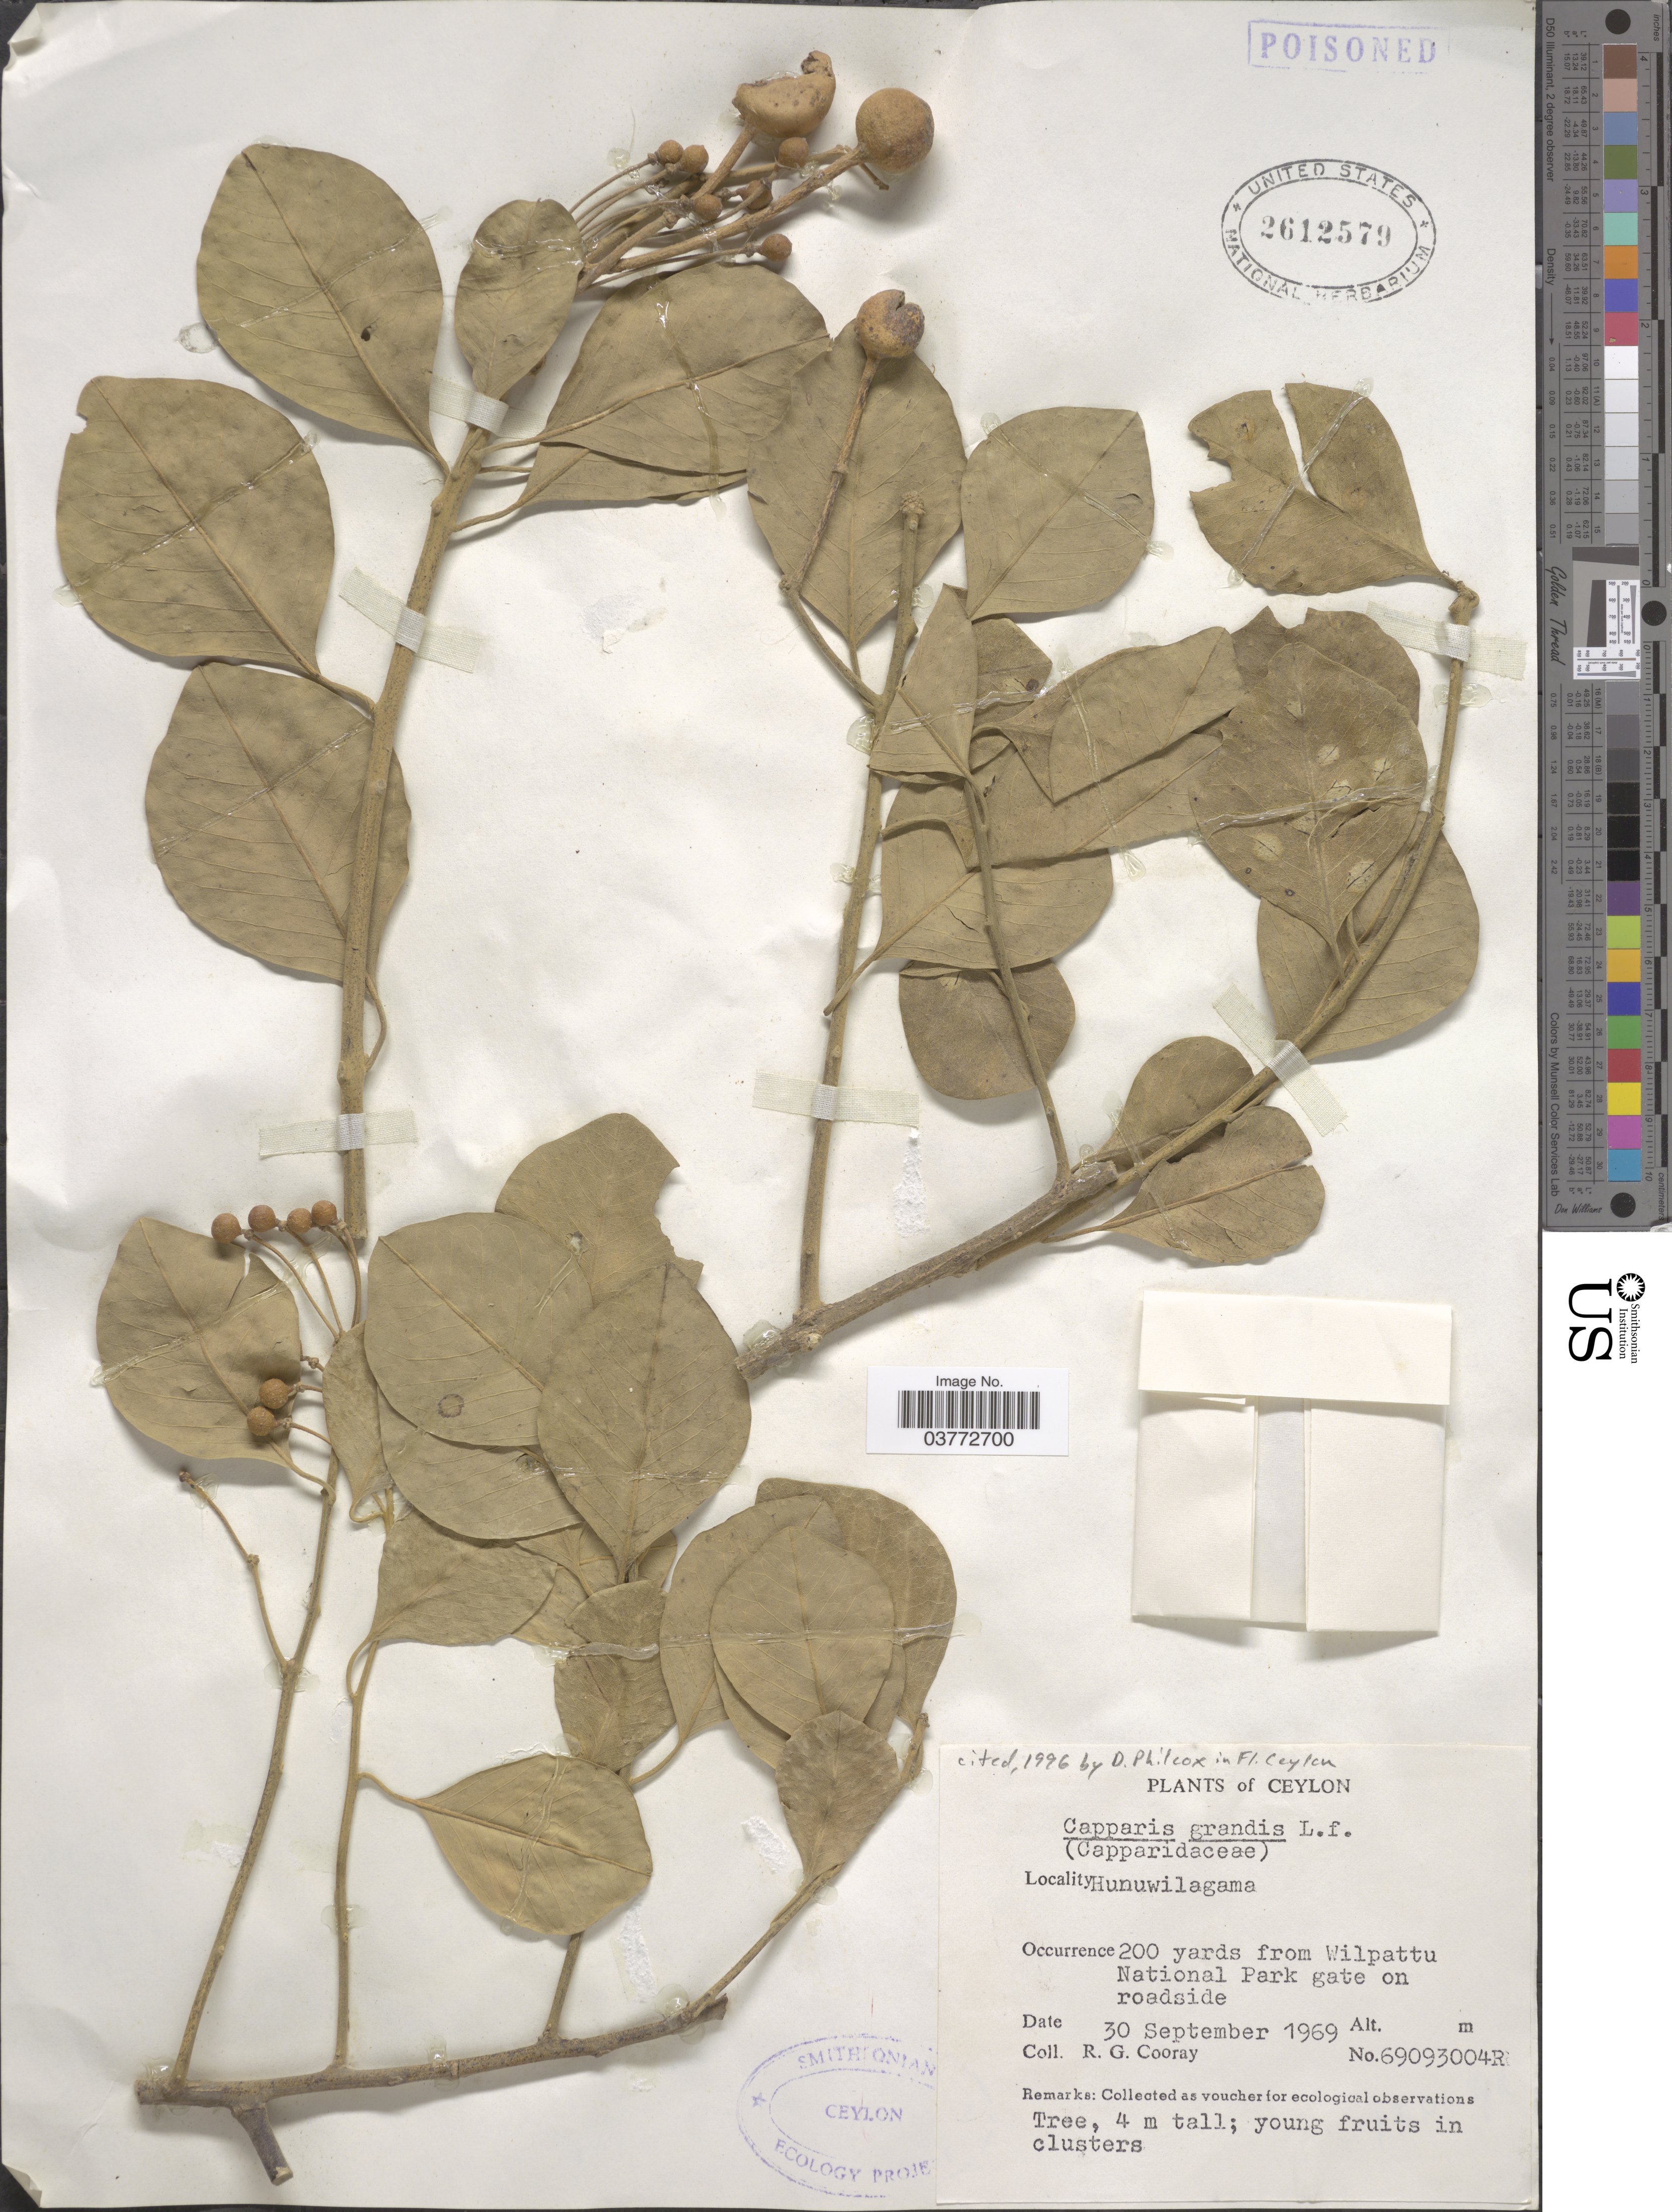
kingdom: Plantae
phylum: Tracheophyta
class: Magnoliopsida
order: Brassicales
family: Capparaceae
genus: Capparis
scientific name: Capparis grandis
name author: L. f.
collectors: R. Cooray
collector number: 69093004R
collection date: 1969-09-30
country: Sri Lanka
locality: Ceylon. Hunuwilagama. 200 yards from Wilpattu National Park gate on roadside.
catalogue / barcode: US 2612579